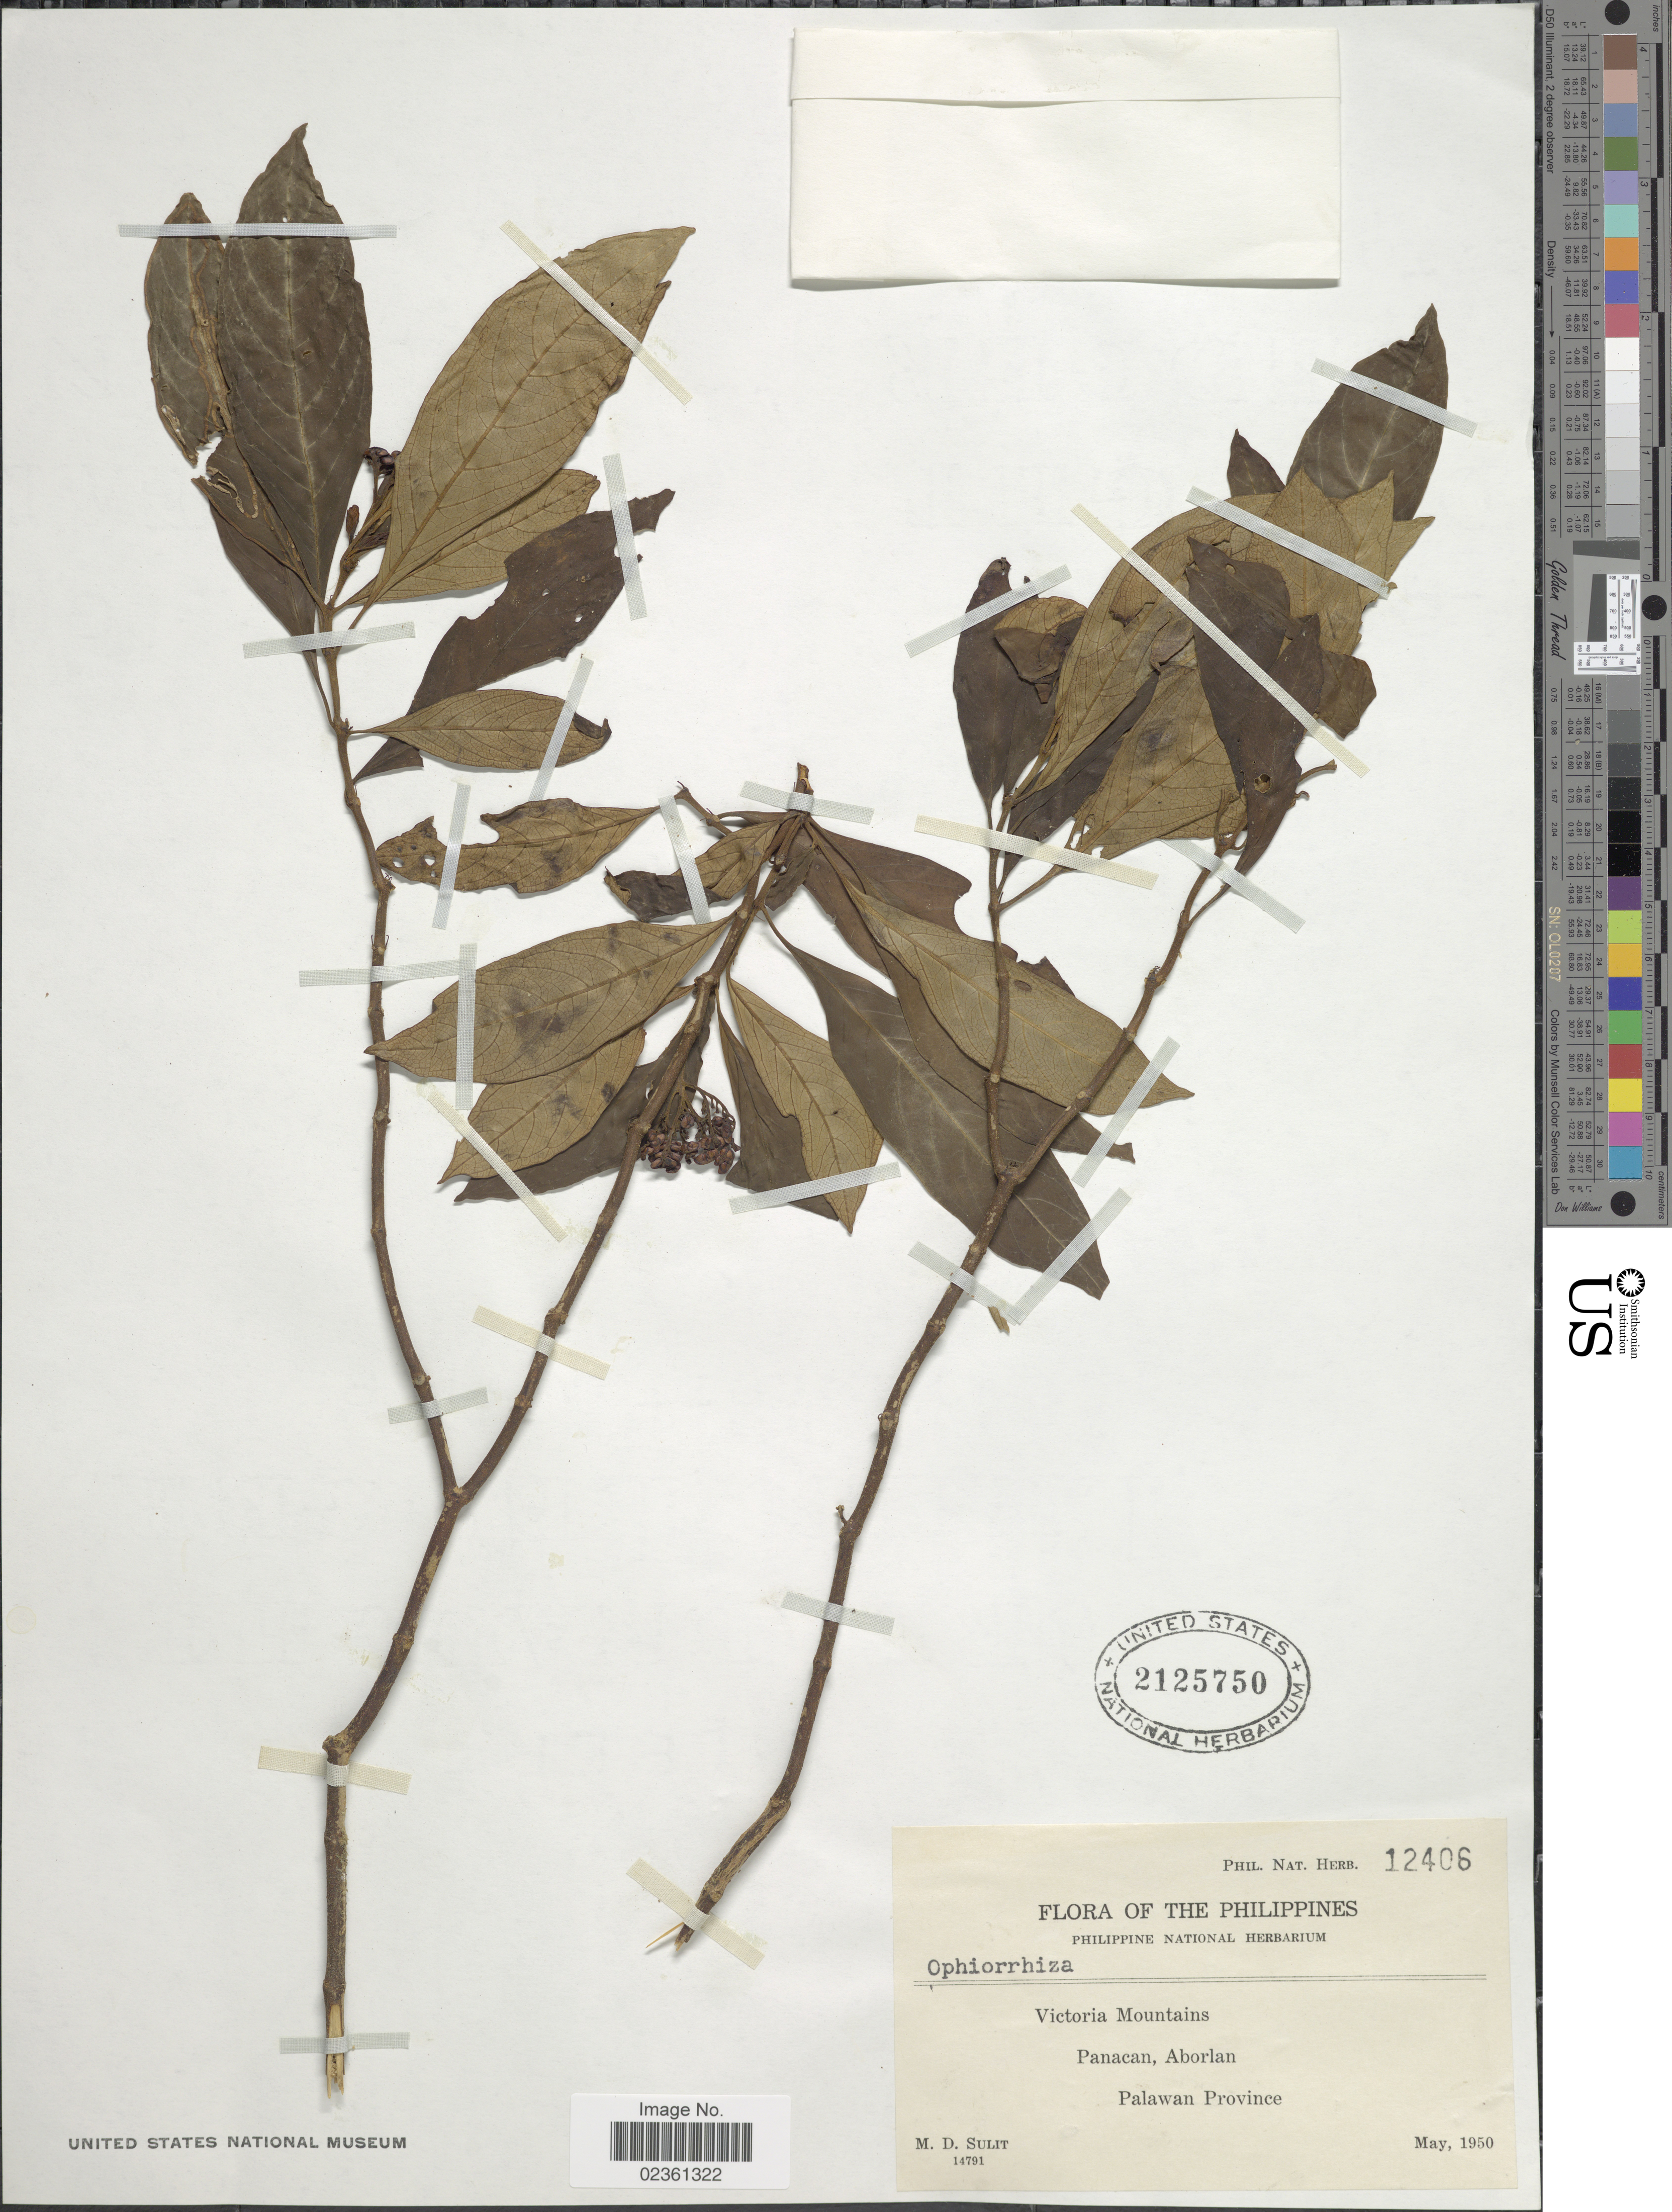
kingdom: Plantae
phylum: Tracheophyta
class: Magnoliopsida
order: Gentianales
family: Rubiaceae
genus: Ophiorrhiza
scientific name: Ophiorrhiza sp.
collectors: M. Sulit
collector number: Phil. Nat. Herb. 12406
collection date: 1950-05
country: Philippines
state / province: Mimaropa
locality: Victoria Mountains, Panacan, Aborlan, Palawan Province.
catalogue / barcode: US 2125750